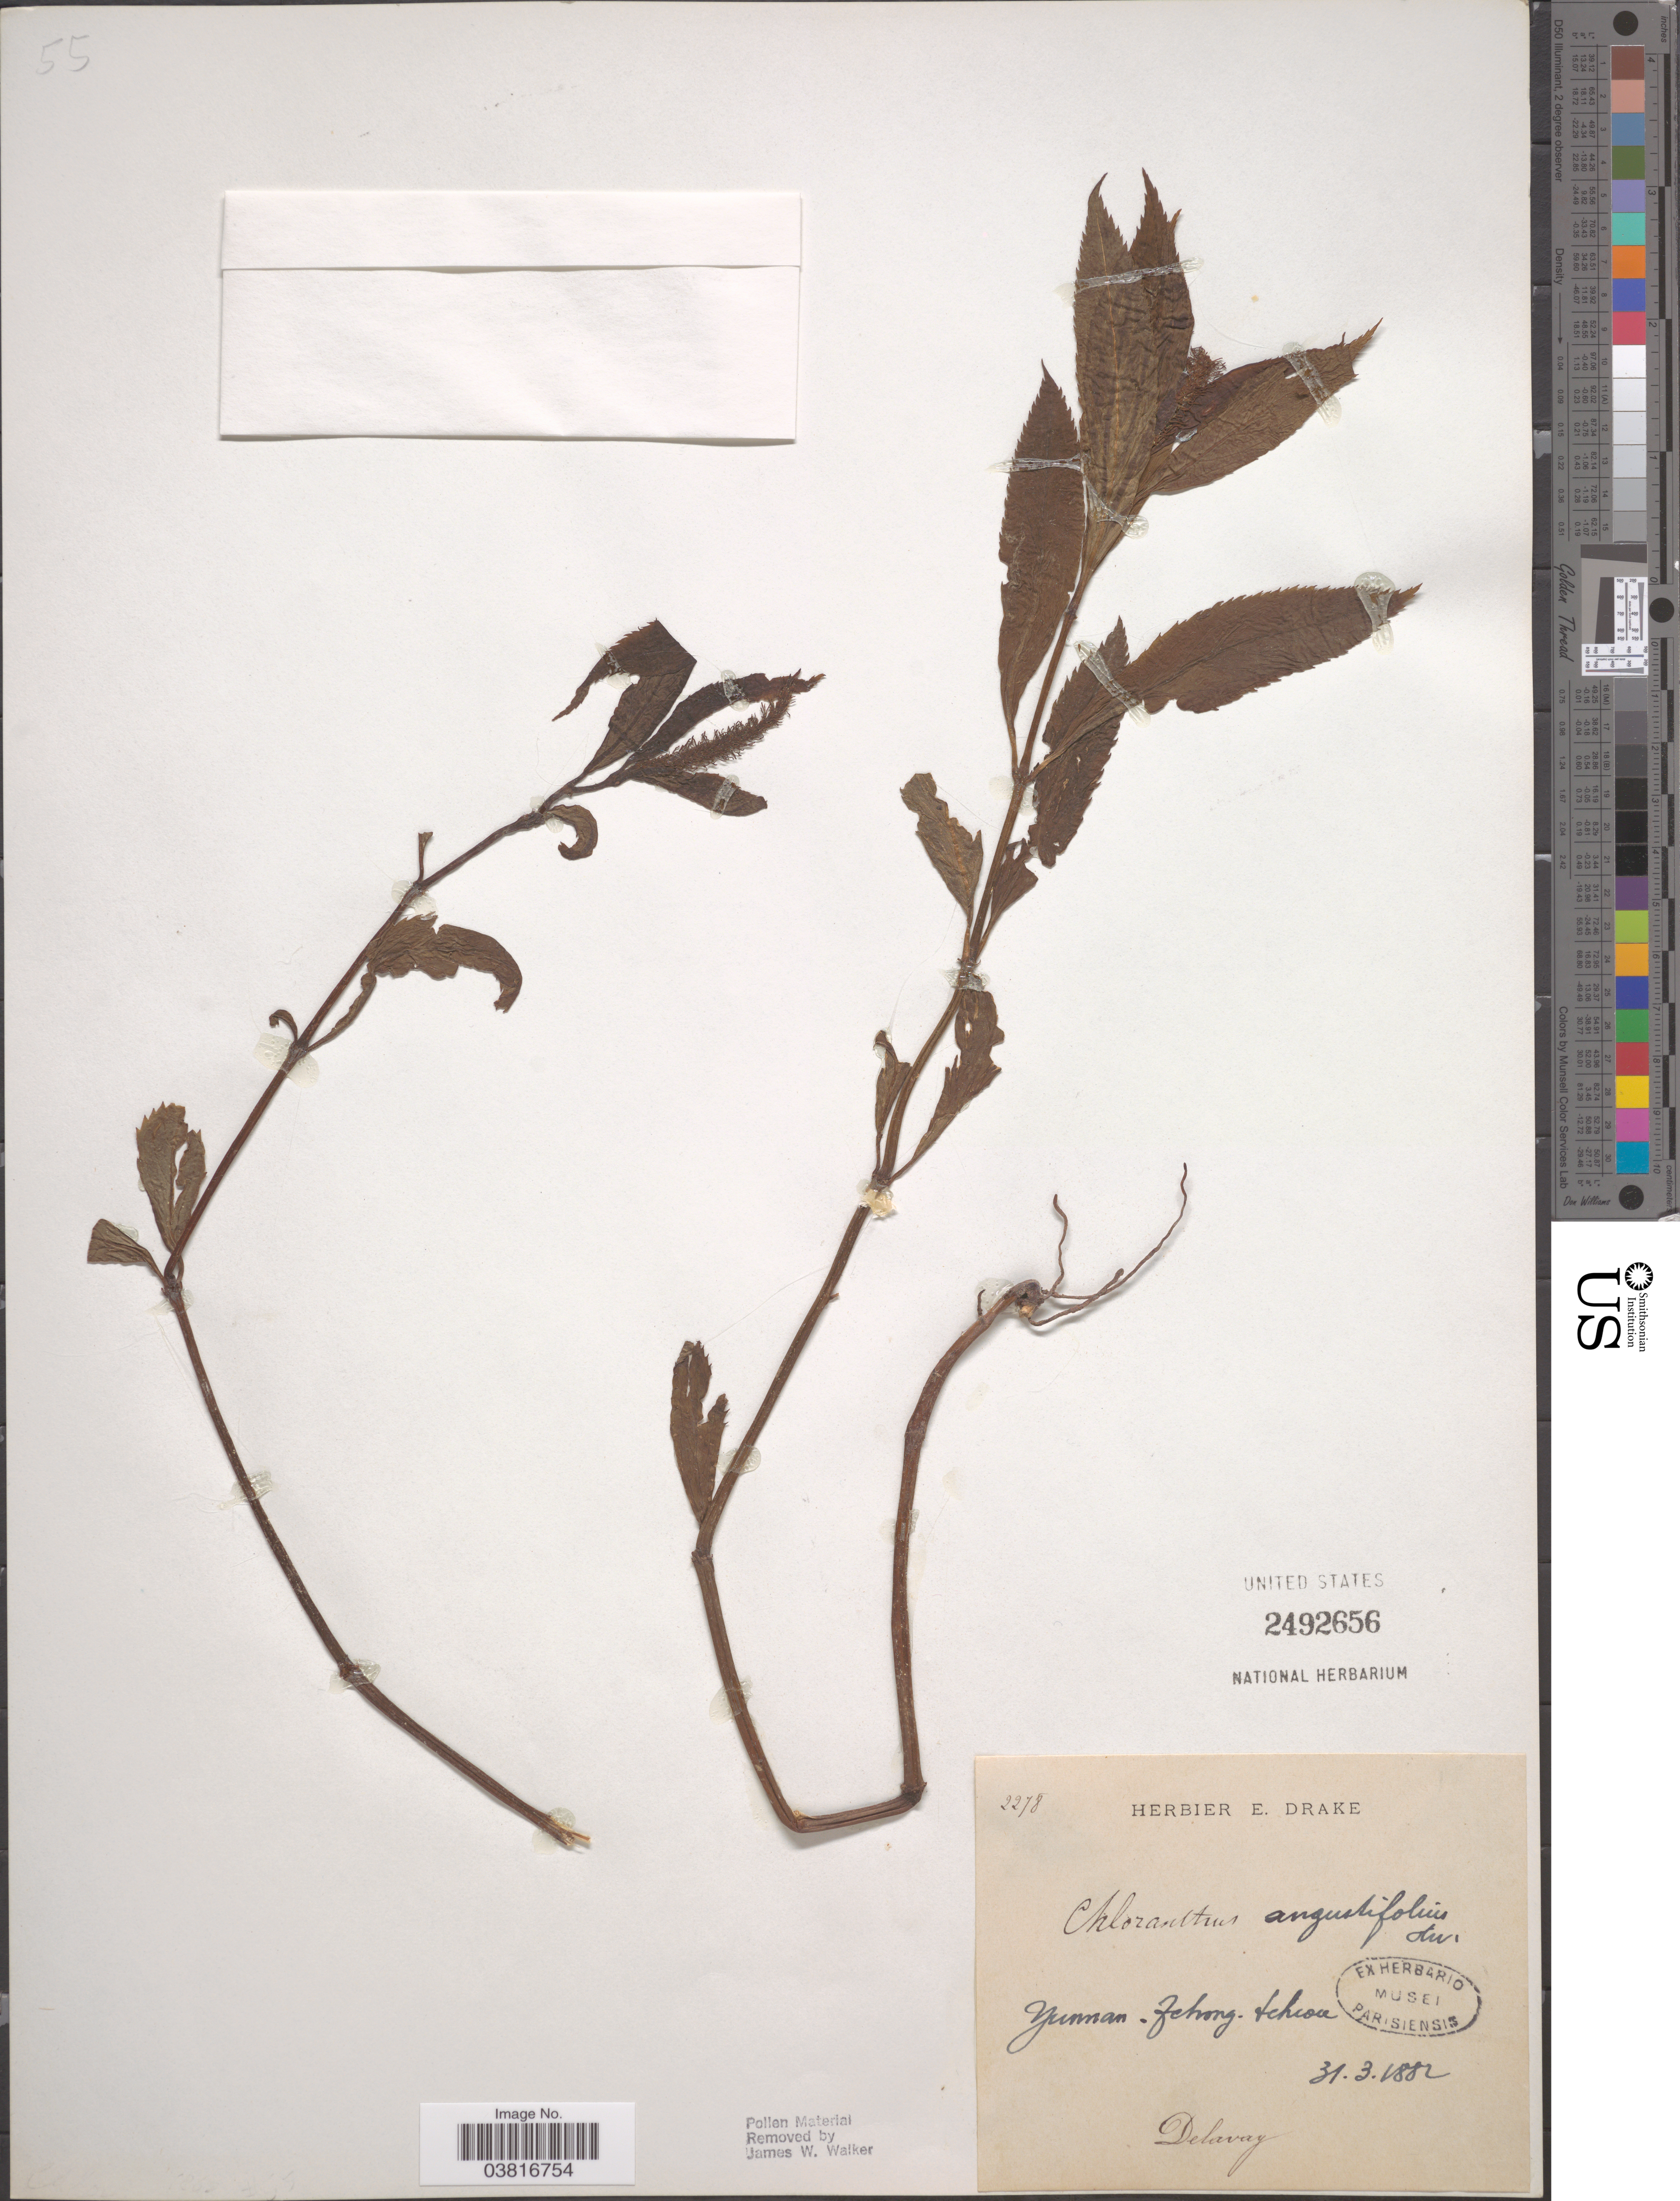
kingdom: Plantae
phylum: Tracheophyta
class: Magnoliopsida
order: Chloranthales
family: Chloranthaceae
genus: Chloranthus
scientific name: Chloranthus angustifolius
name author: Oliv.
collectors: Delavay, --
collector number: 2278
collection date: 1882-03-31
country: China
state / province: Yunnan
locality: Fechong [interpreted]-Schcoce [interpreted].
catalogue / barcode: US 2492656